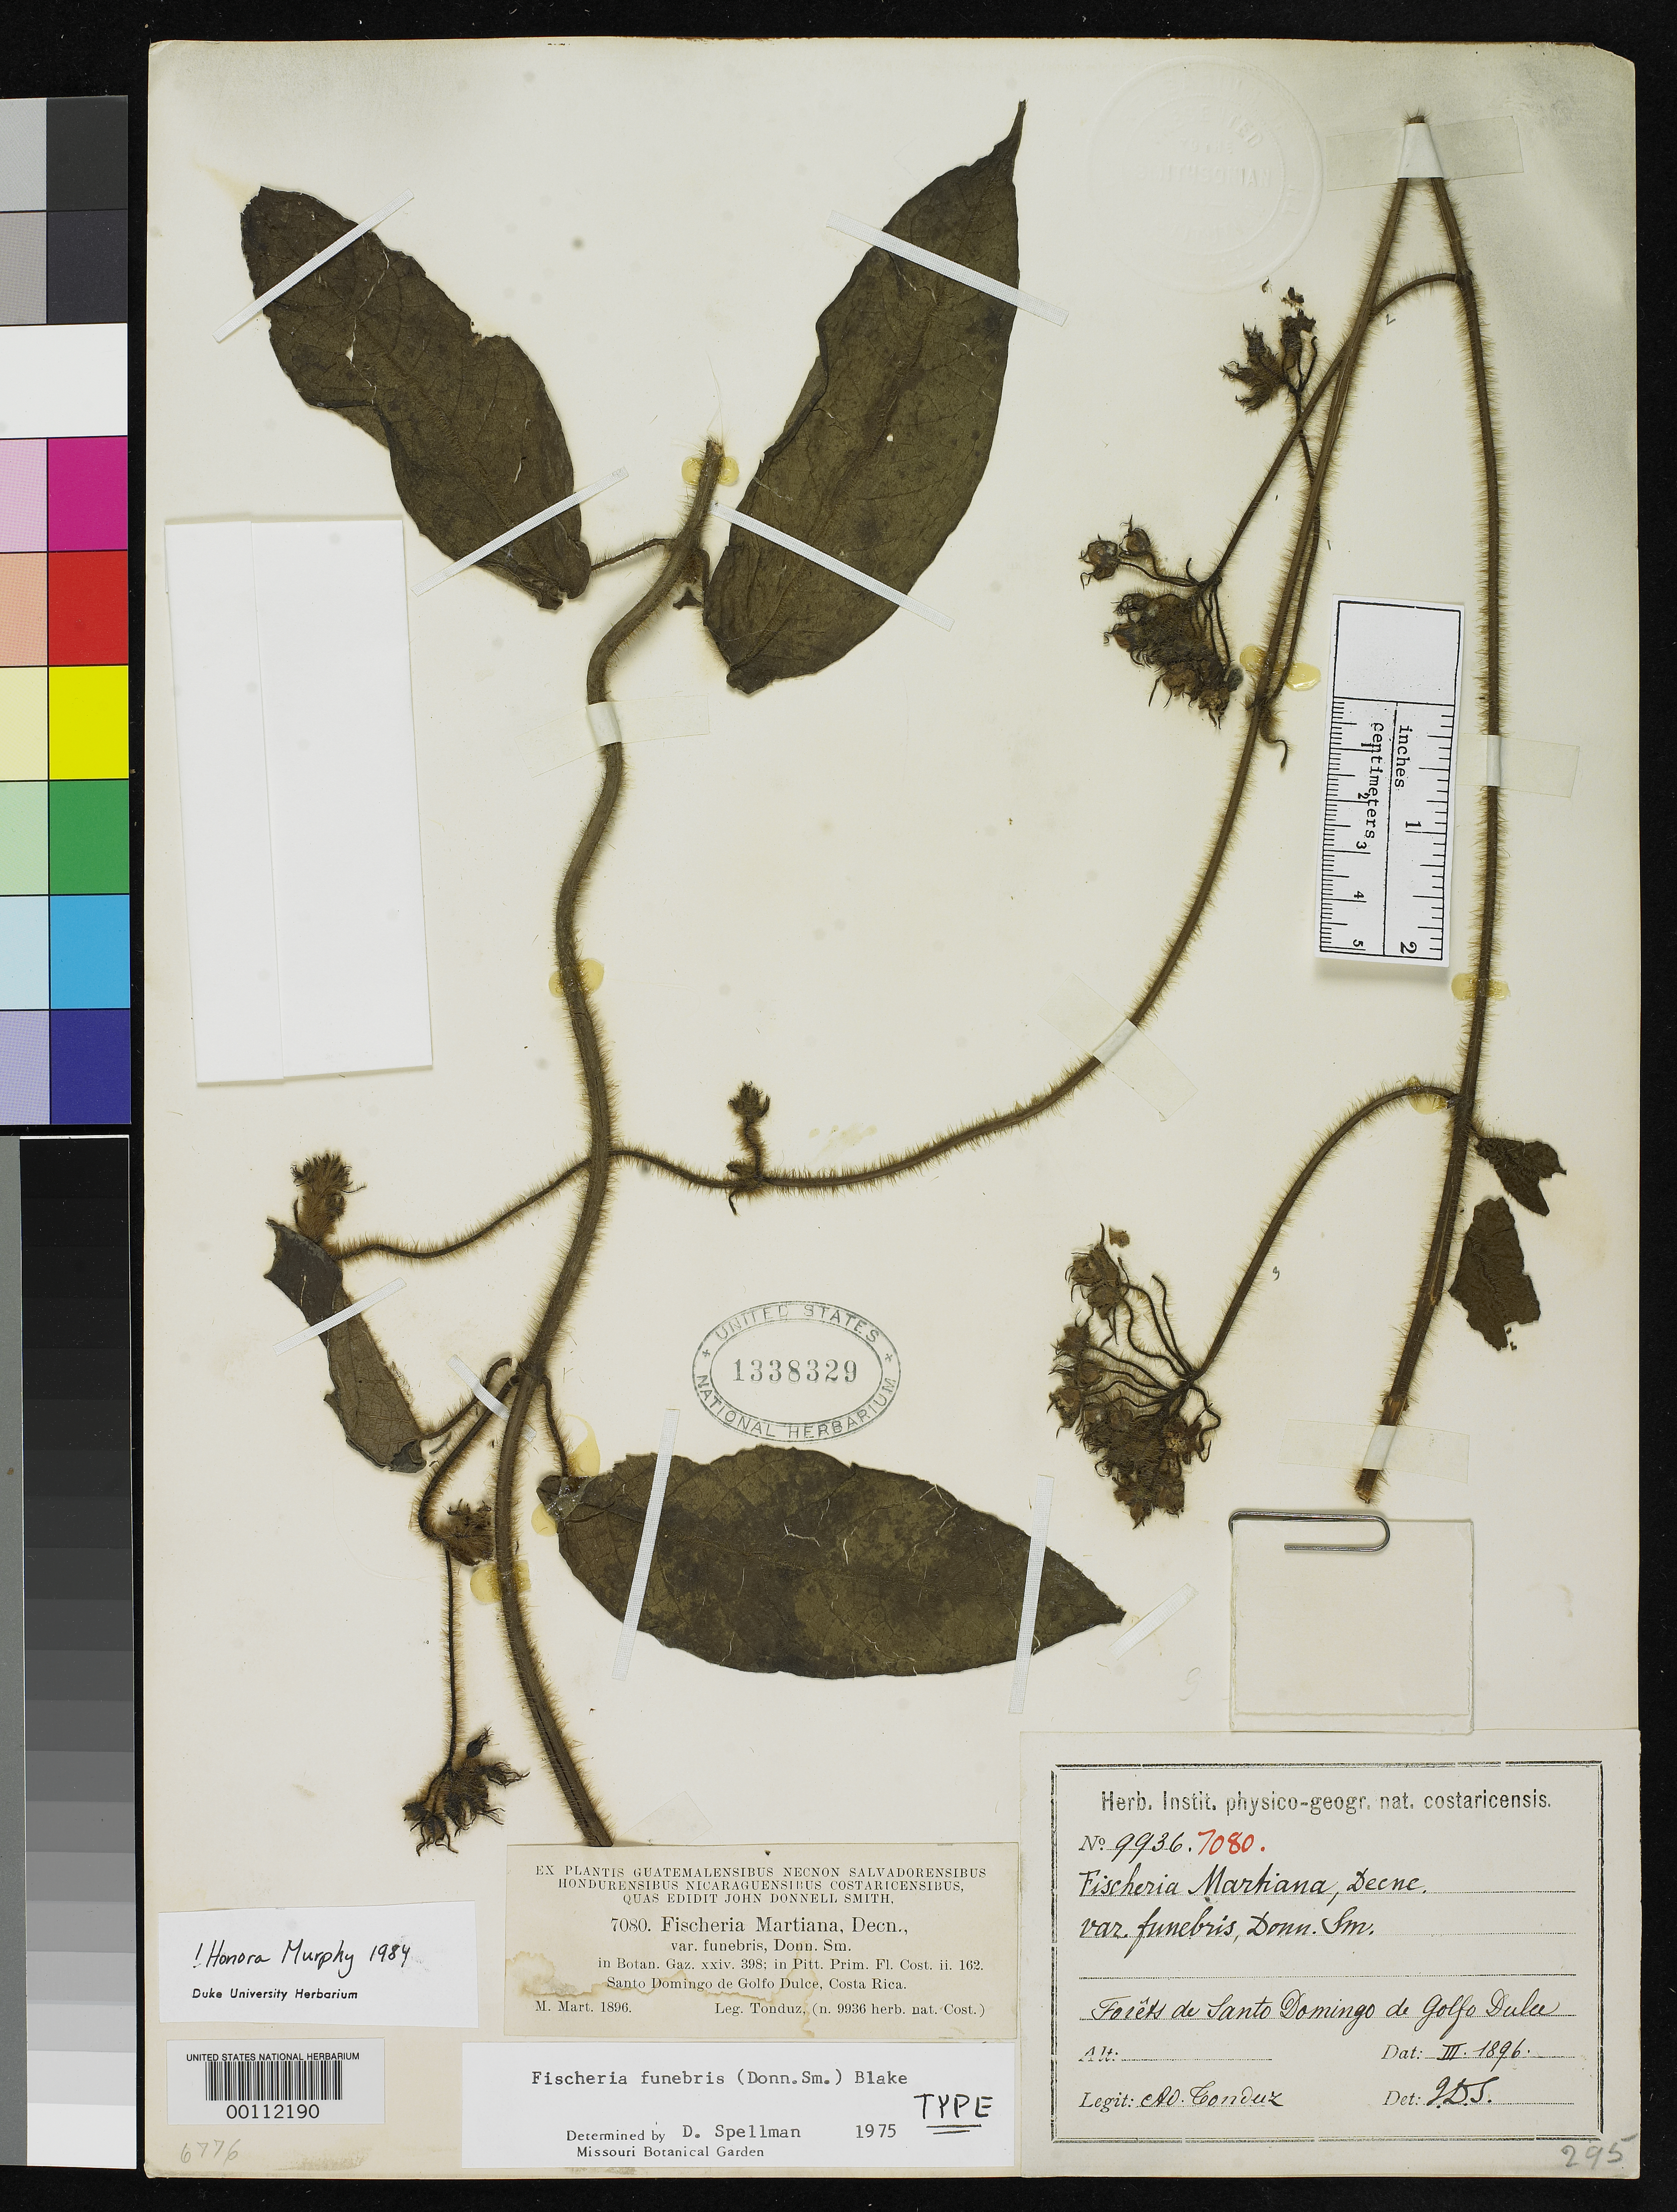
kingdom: Plantae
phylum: Tracheophyta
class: Magnoliopsida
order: Gentianales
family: Apocynaceae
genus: Fischeria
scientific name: Fischeria martiana var. funebris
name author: Donn. Sm.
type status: Syntype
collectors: A. Tonduz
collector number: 7080 (9936)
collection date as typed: Mar 1896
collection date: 1896-03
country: Costa Rica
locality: Santo Domingo de Golfo Dulce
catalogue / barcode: US 1338329